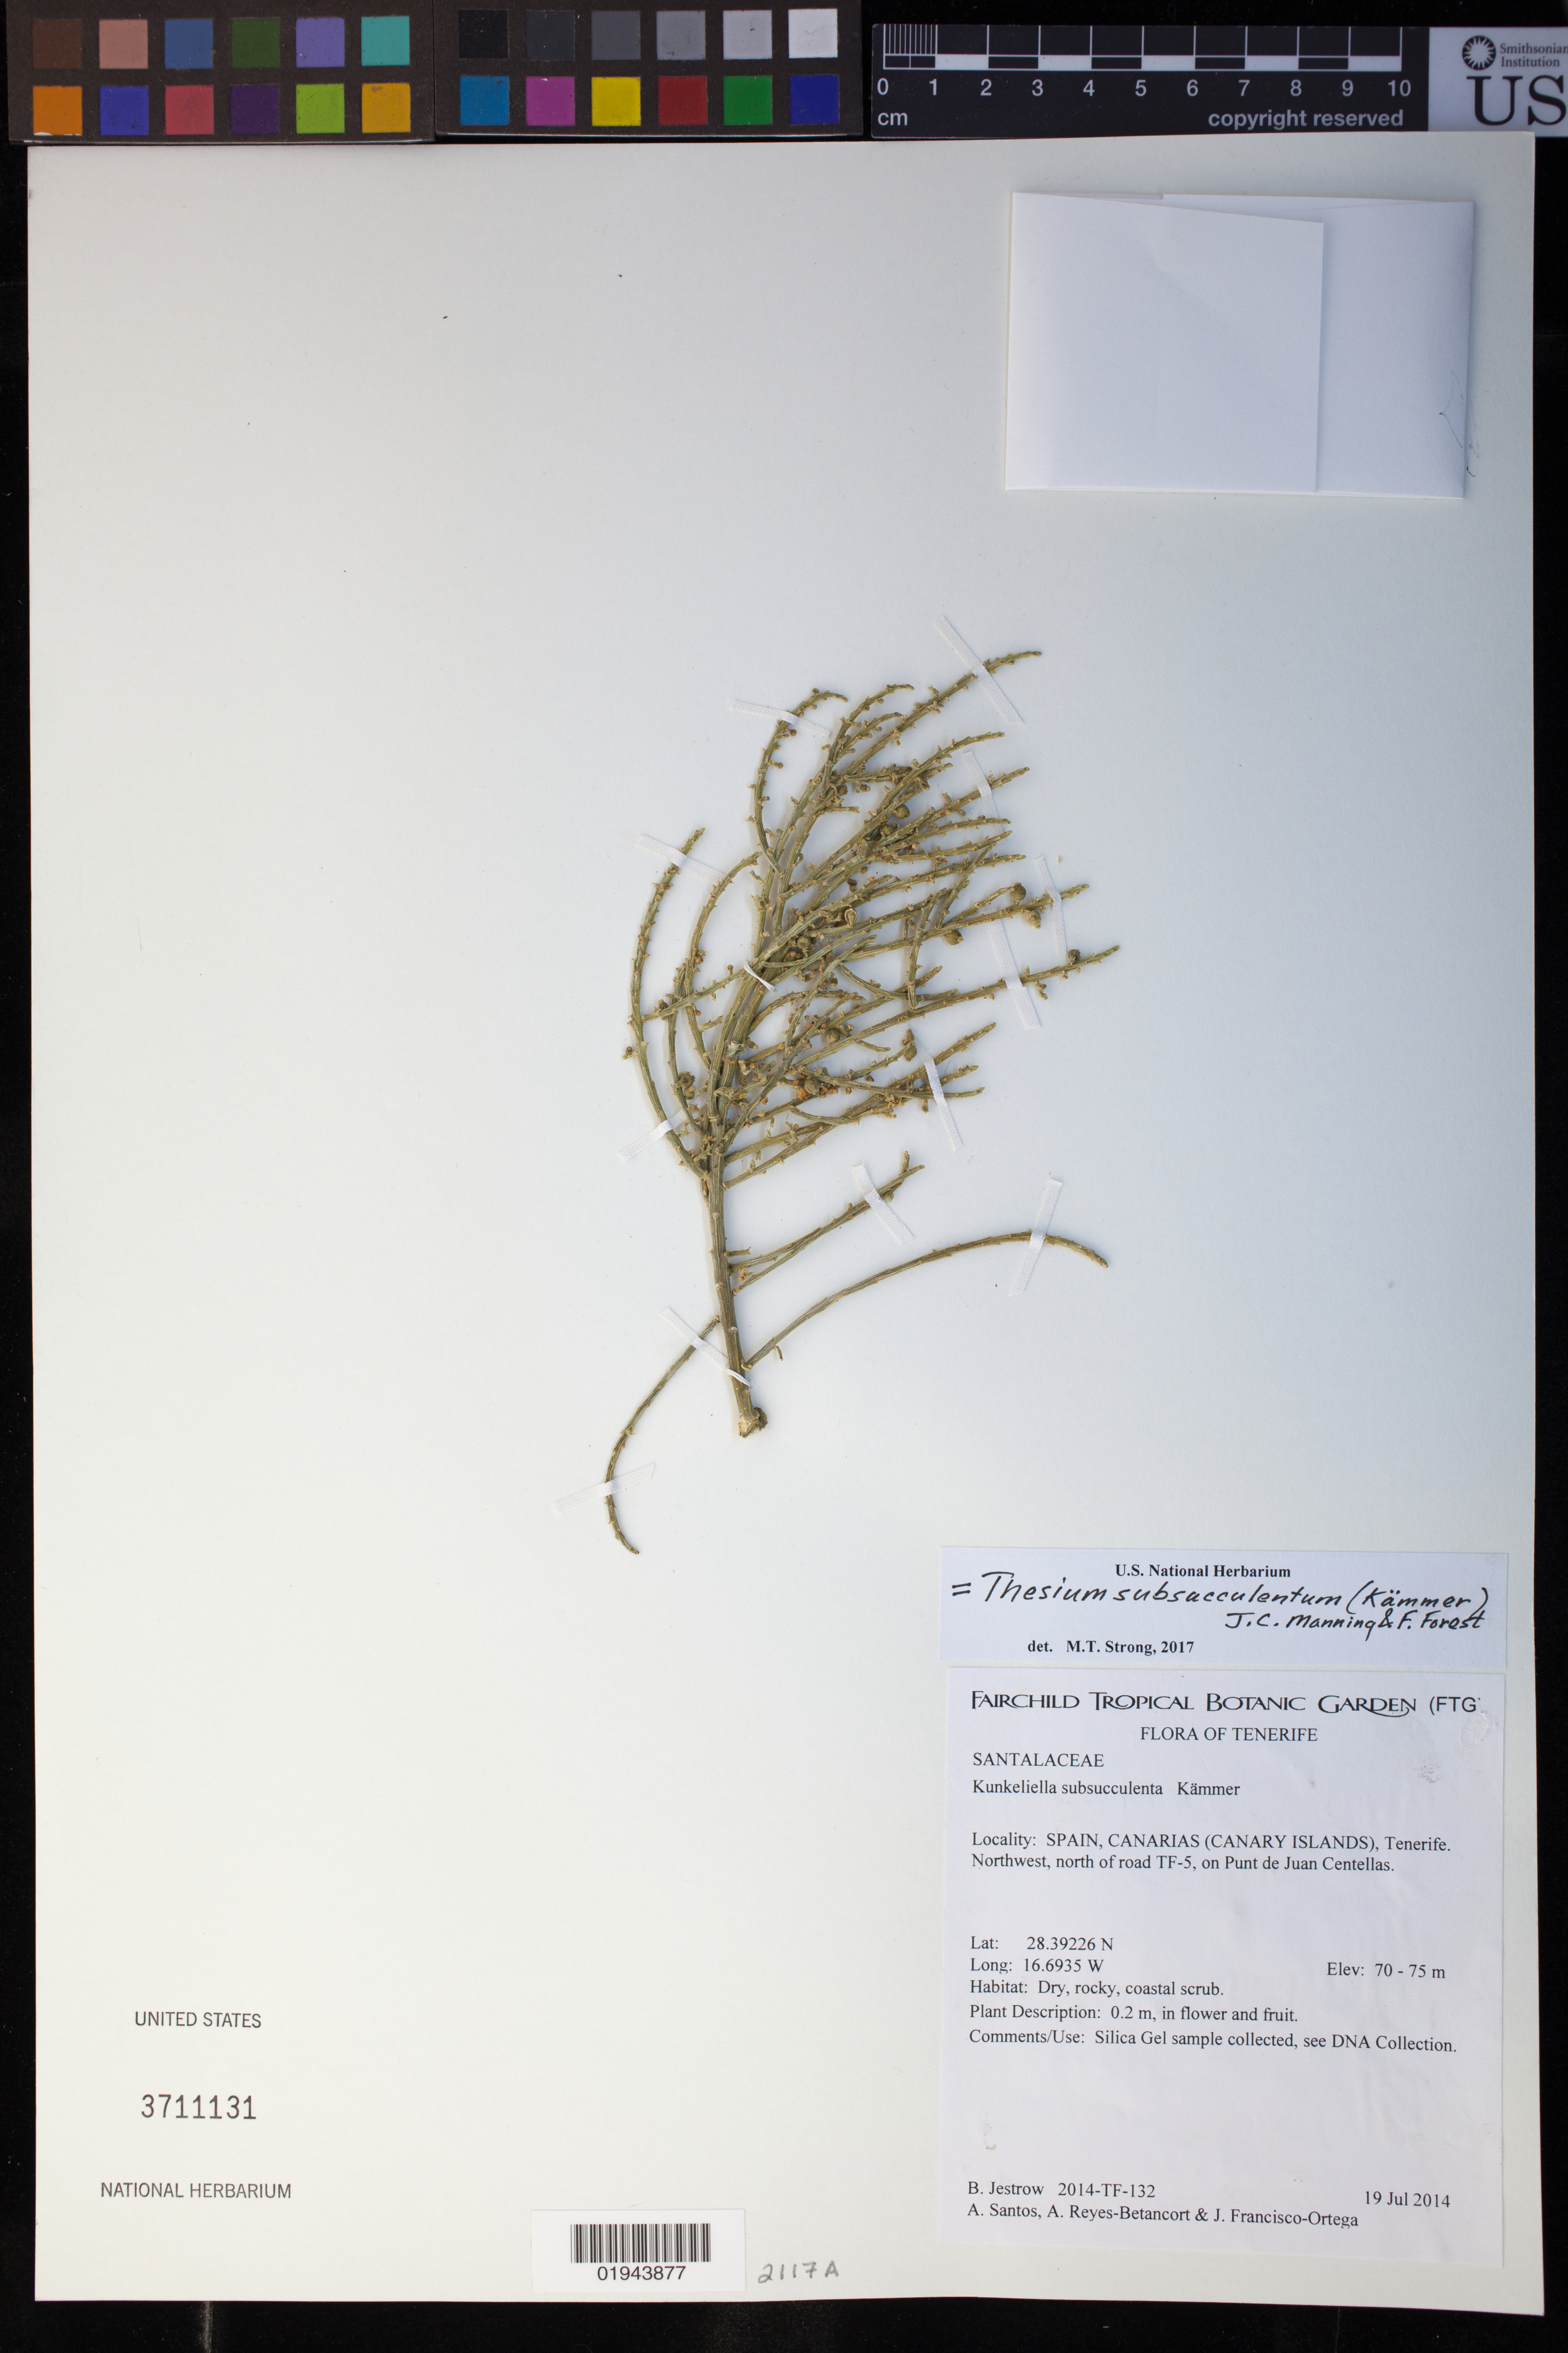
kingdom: Plantae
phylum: Tracheophyta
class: Magnoliopsida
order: Santalales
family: Thesiaceae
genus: Thesium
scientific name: Thesium subsucculentum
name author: (Kämmer) J.C. Manning & F. Forest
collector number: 2014-TF-132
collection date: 2014-07-19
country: Spain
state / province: Canarias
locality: Tenerife.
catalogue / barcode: US 3711131